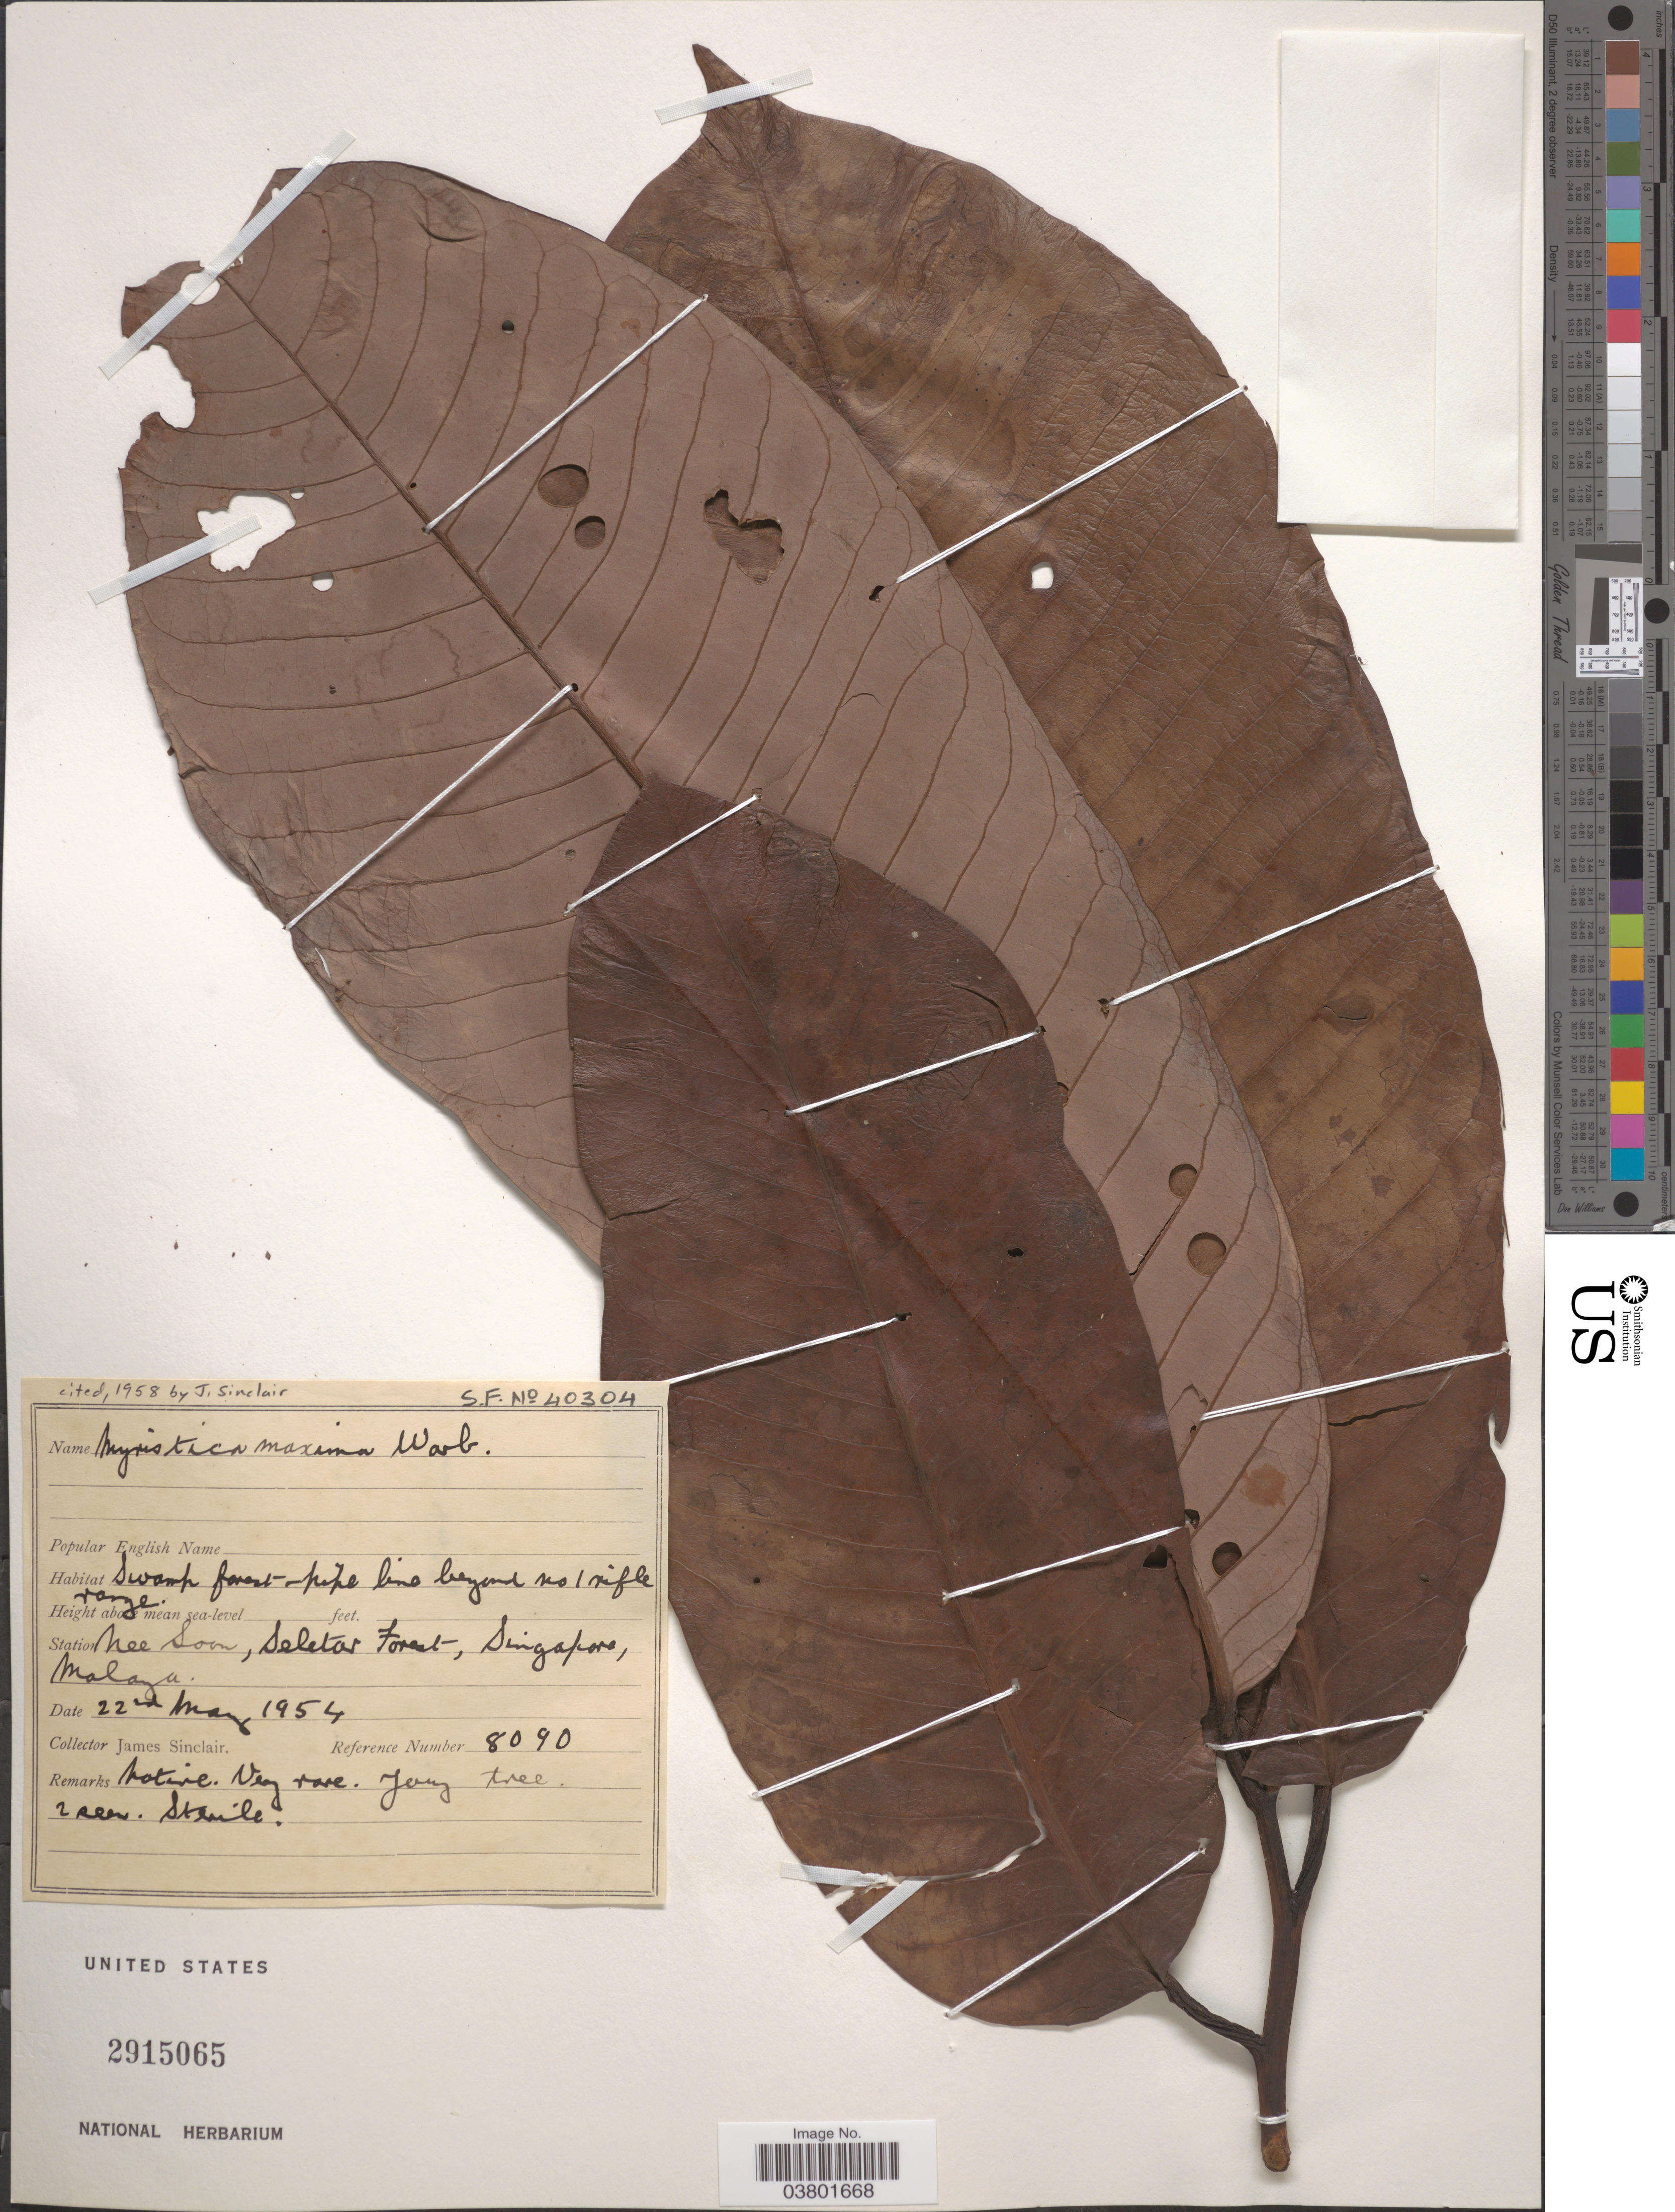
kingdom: Plantae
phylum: Tracheophyta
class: Magnoliopsida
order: Magnoliales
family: Myristicaceae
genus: Myristica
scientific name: Myristica maxima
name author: Warb.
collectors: J. Sinclair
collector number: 8090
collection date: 1954-05-22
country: Singapore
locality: Swamp forest pipe line beyond no 1 rifle range. Station Nee Soon, Seletas Forest. Malaya.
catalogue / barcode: US 2915065